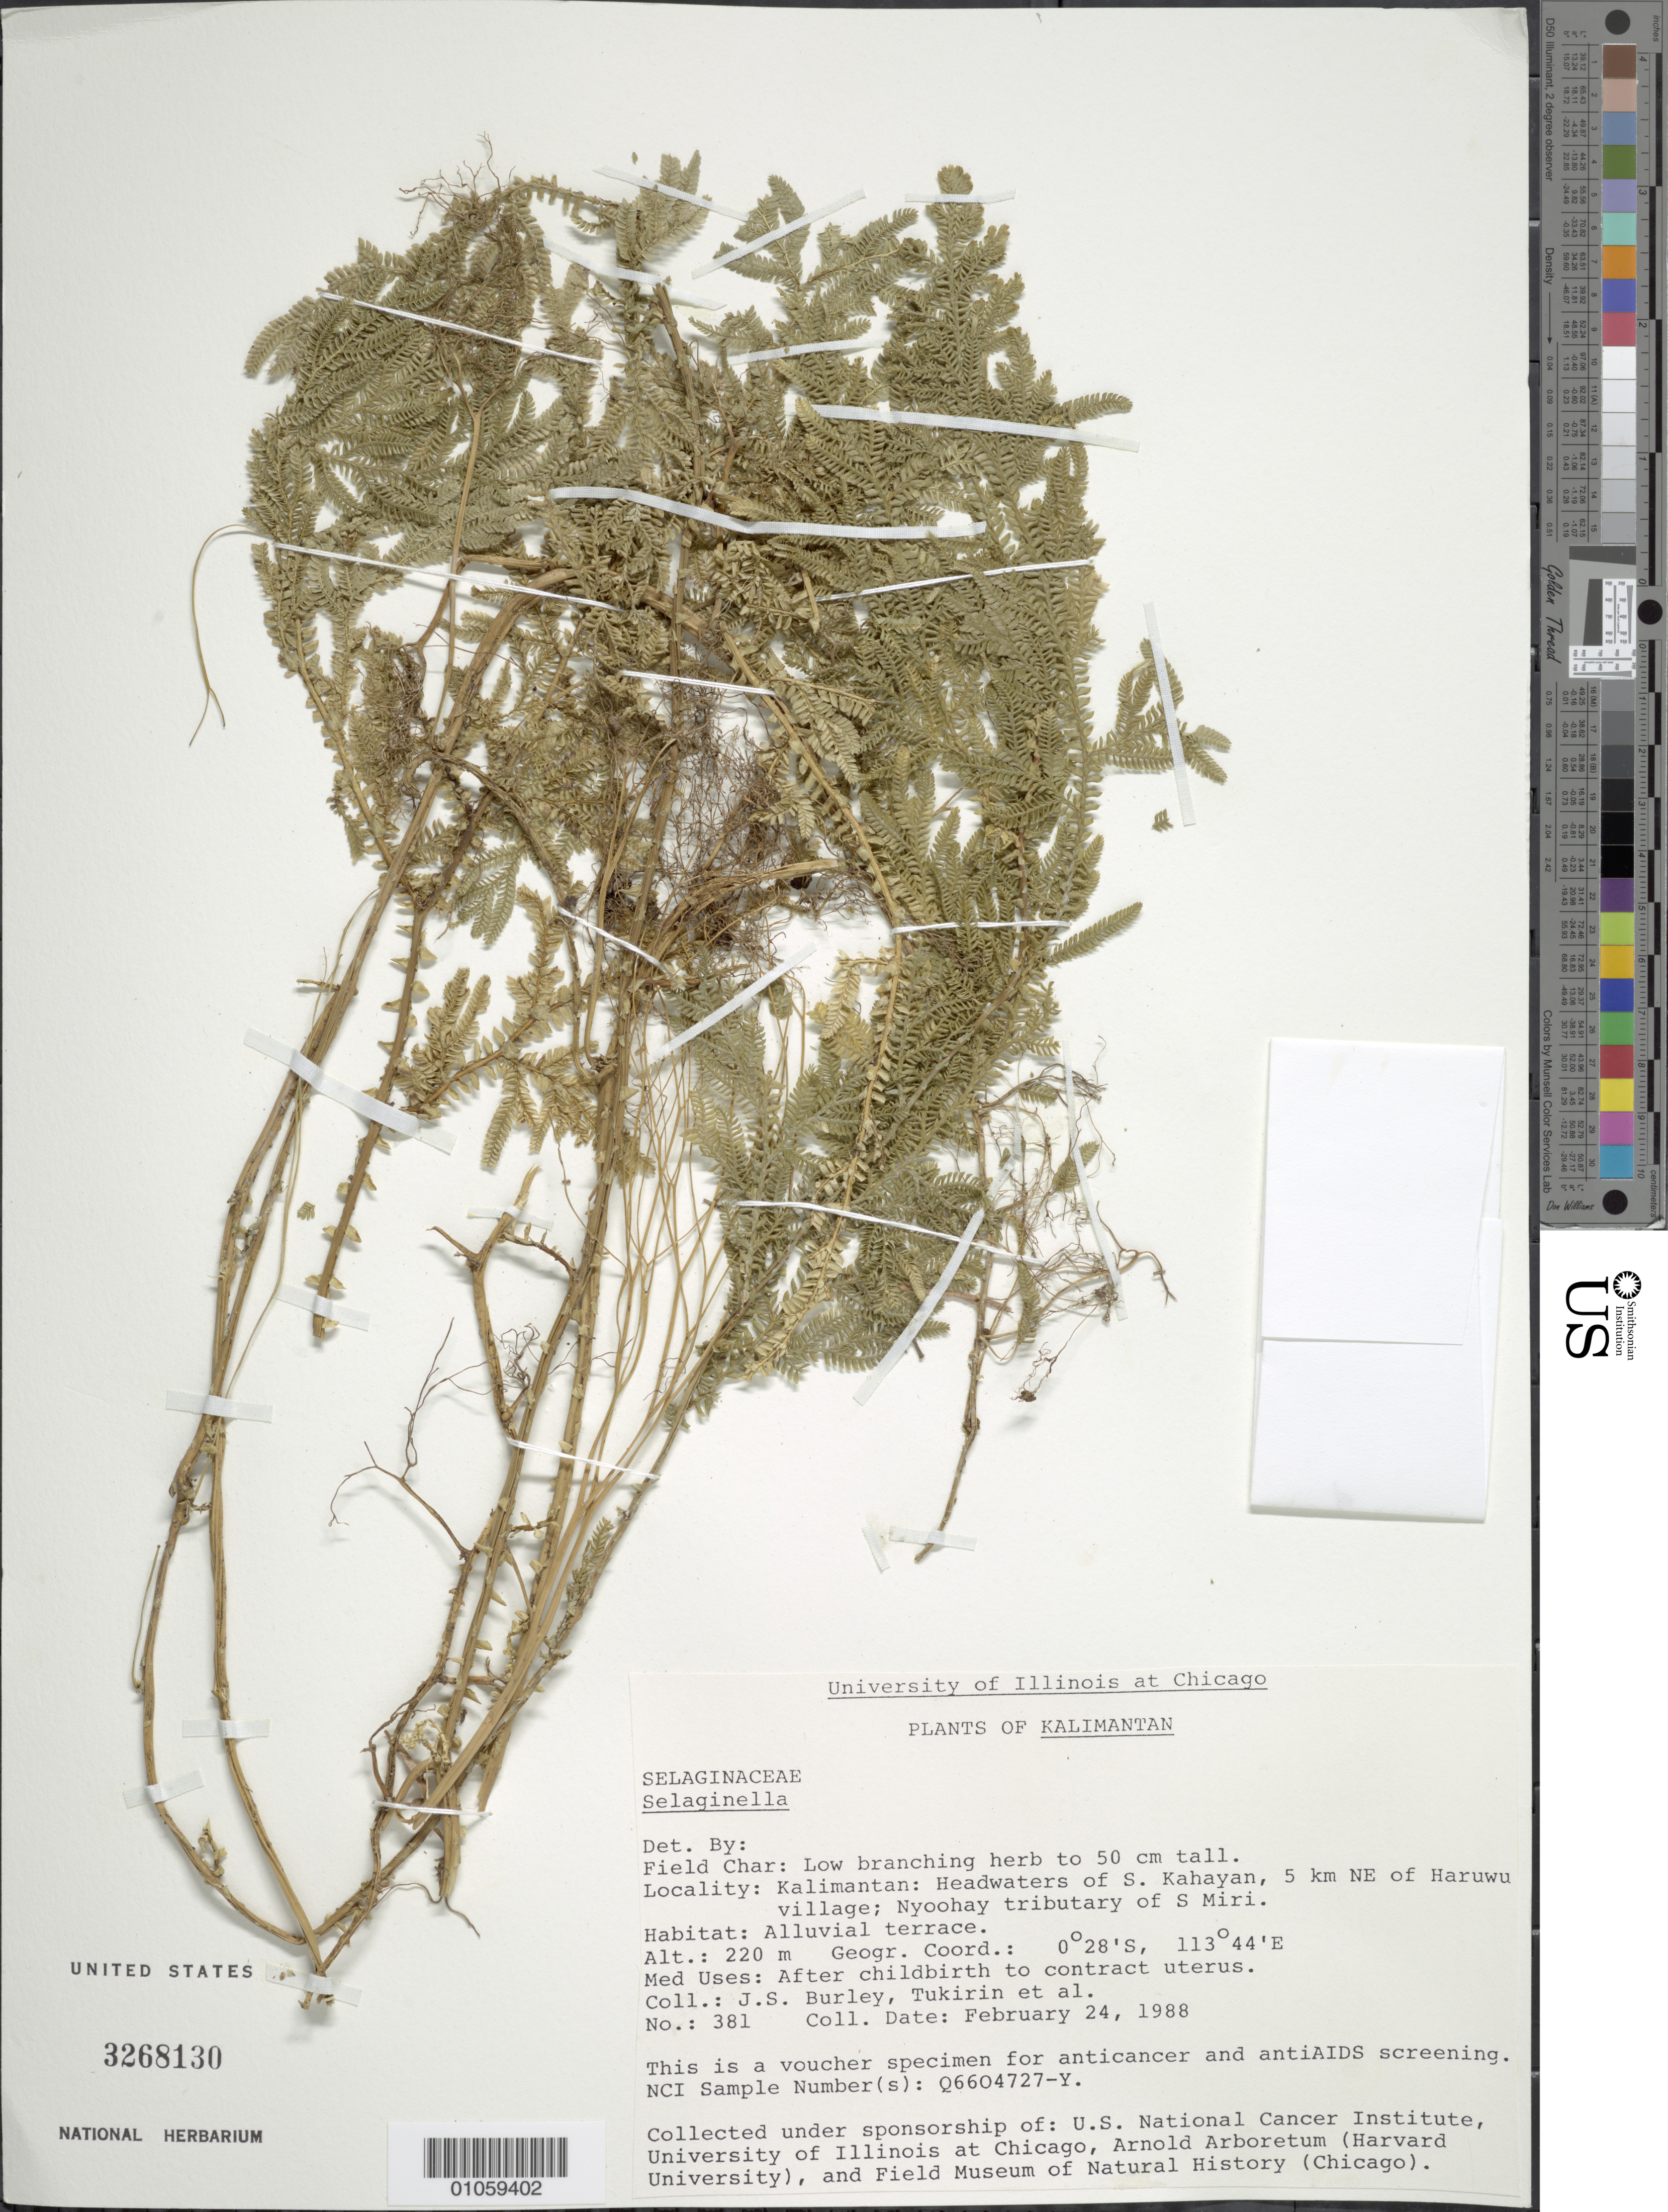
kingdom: Plantae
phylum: Tracheophyta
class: Lycopodiopsida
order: Selaginellales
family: Selaginellaceae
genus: Selaginella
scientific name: Selaginella sp.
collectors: J. S. Burley et al.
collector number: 381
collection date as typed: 24 Feb 1988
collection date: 1988-02-24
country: Indonesia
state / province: Kalimantan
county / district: Kalimantan Tengah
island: Borneo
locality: Headwaters of S. Kahayan, 5km NE of Haruwu village; Nyoohay tributary of S. Miri.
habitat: Alluvial terrace.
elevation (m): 220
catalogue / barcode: US 3268130